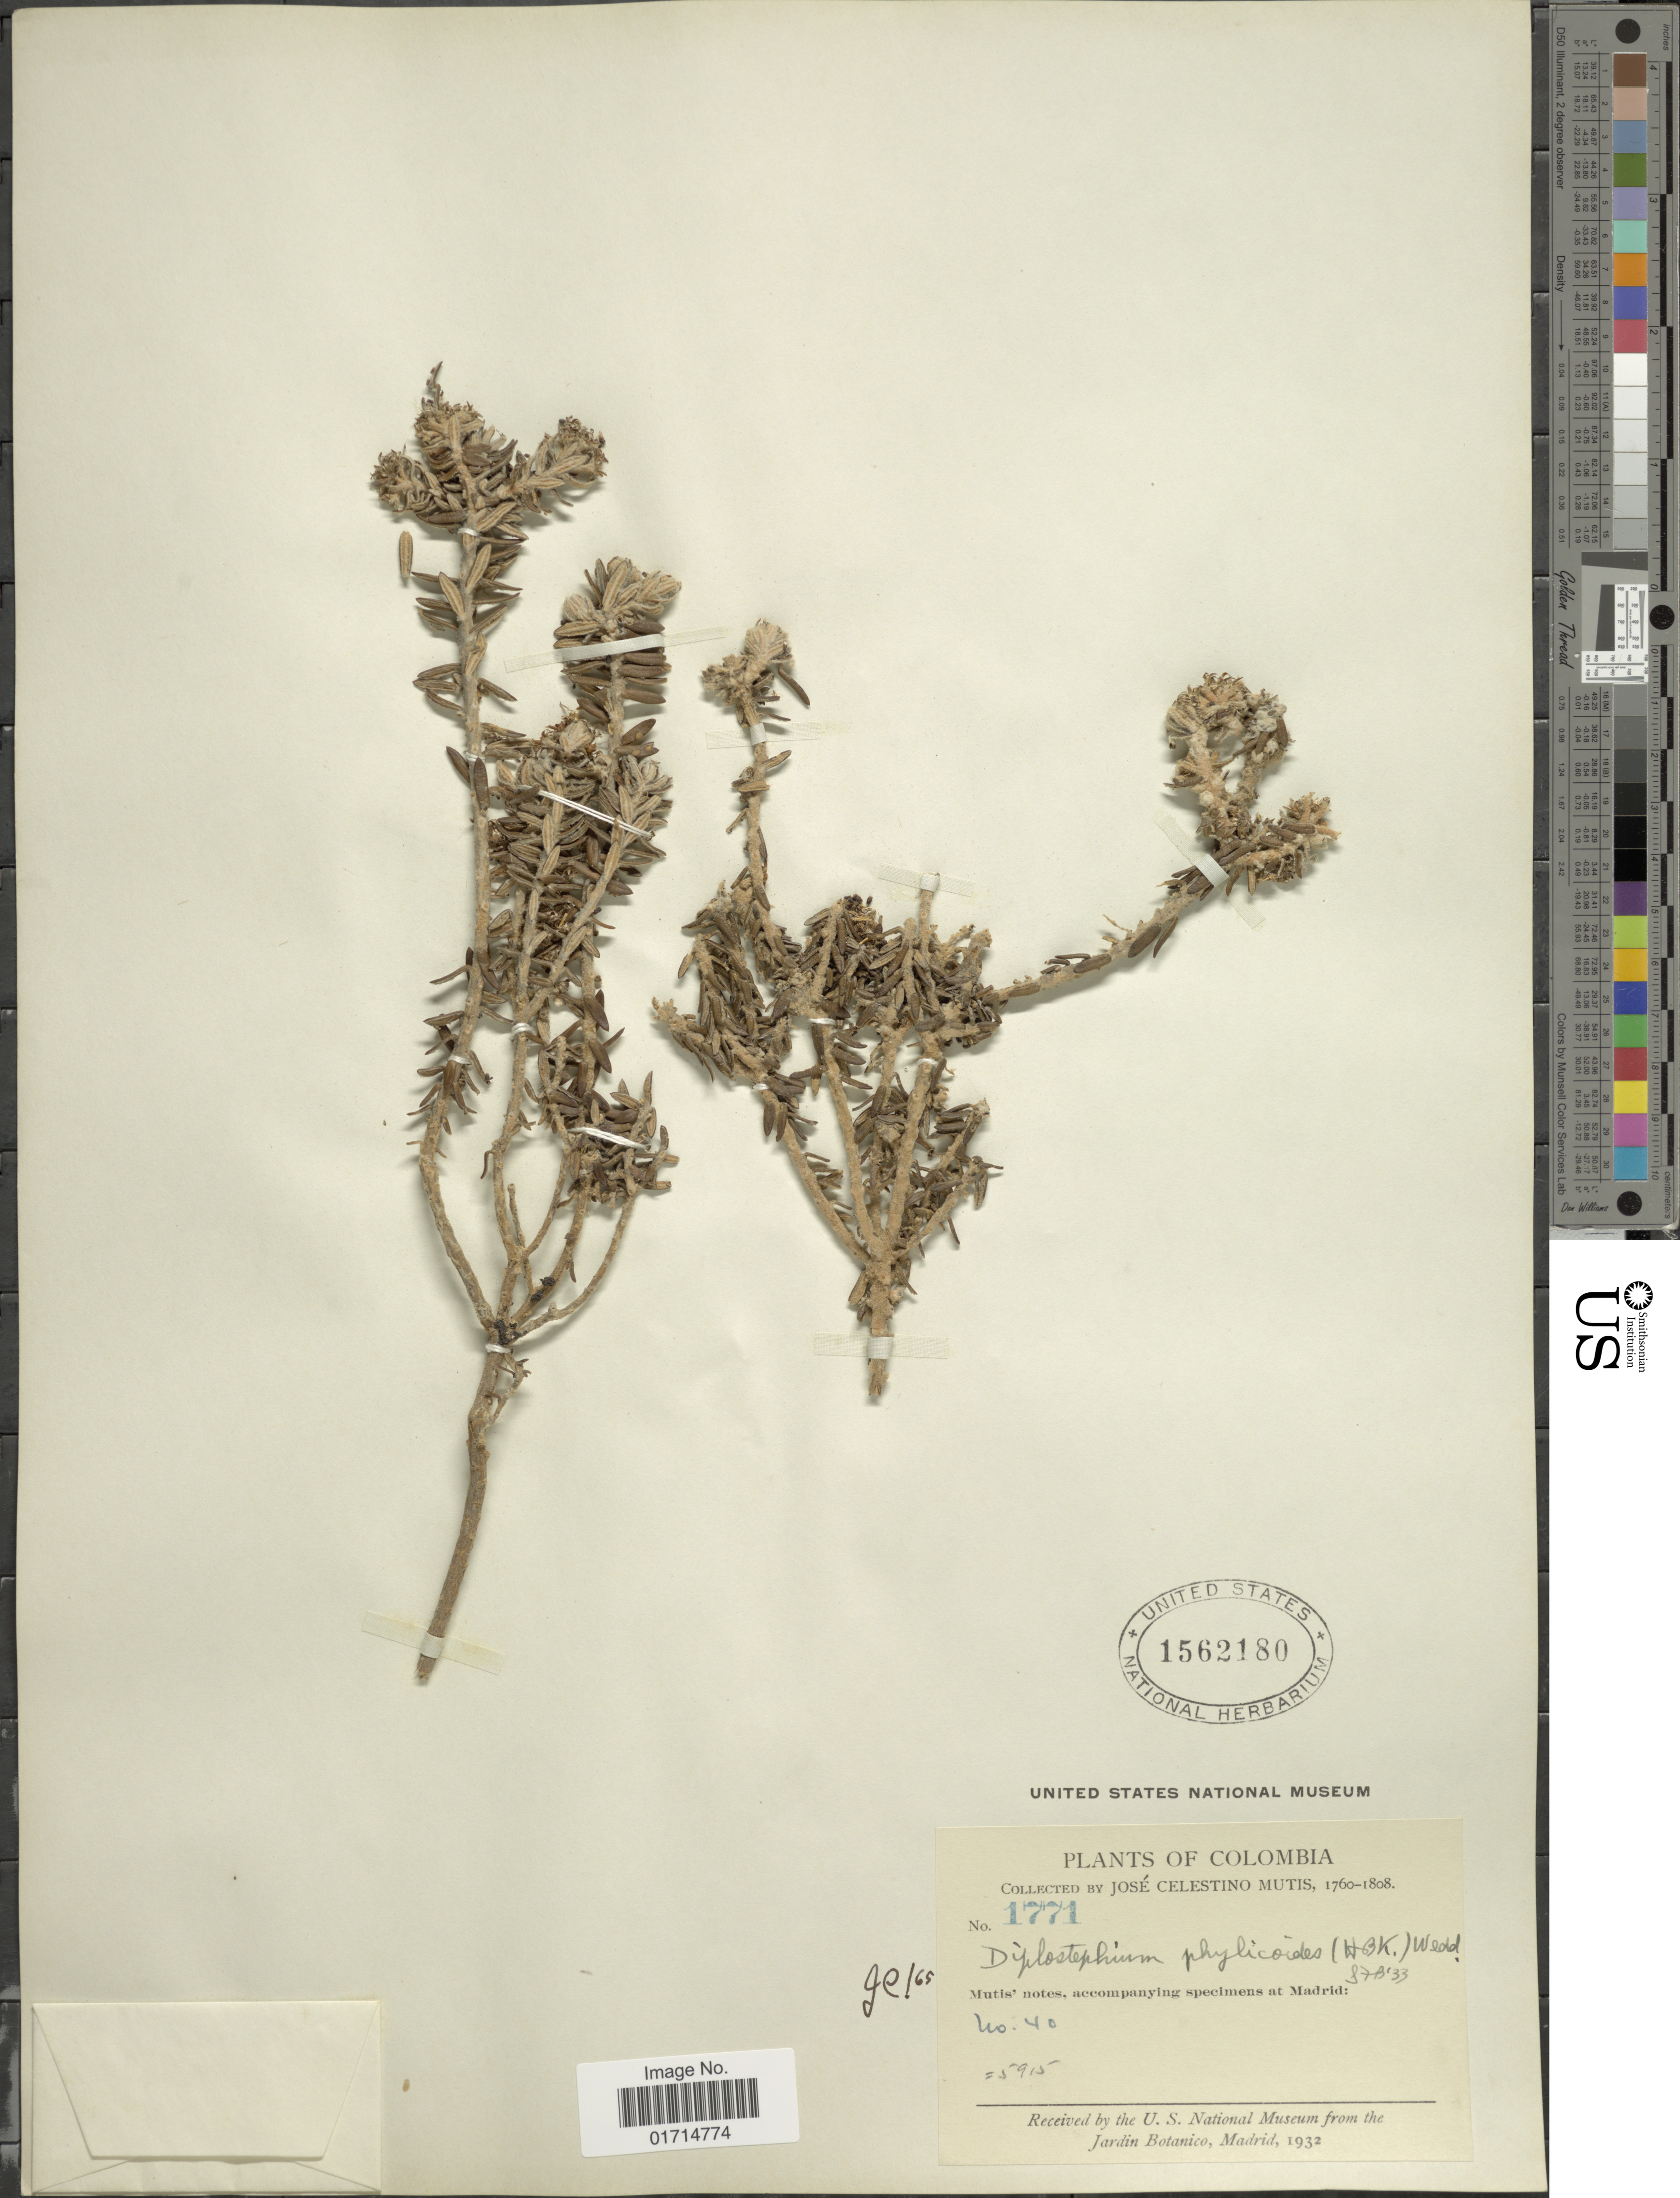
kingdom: Plantae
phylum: Tracheophyta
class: Magnoliopsida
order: Asterales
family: Asteraceae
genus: Diplostephium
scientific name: Diplostephium phylicoides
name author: (Kunth) Wedd.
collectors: J. C. B. Mutis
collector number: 1771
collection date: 1760/1808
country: Colombia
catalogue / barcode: US 1562180